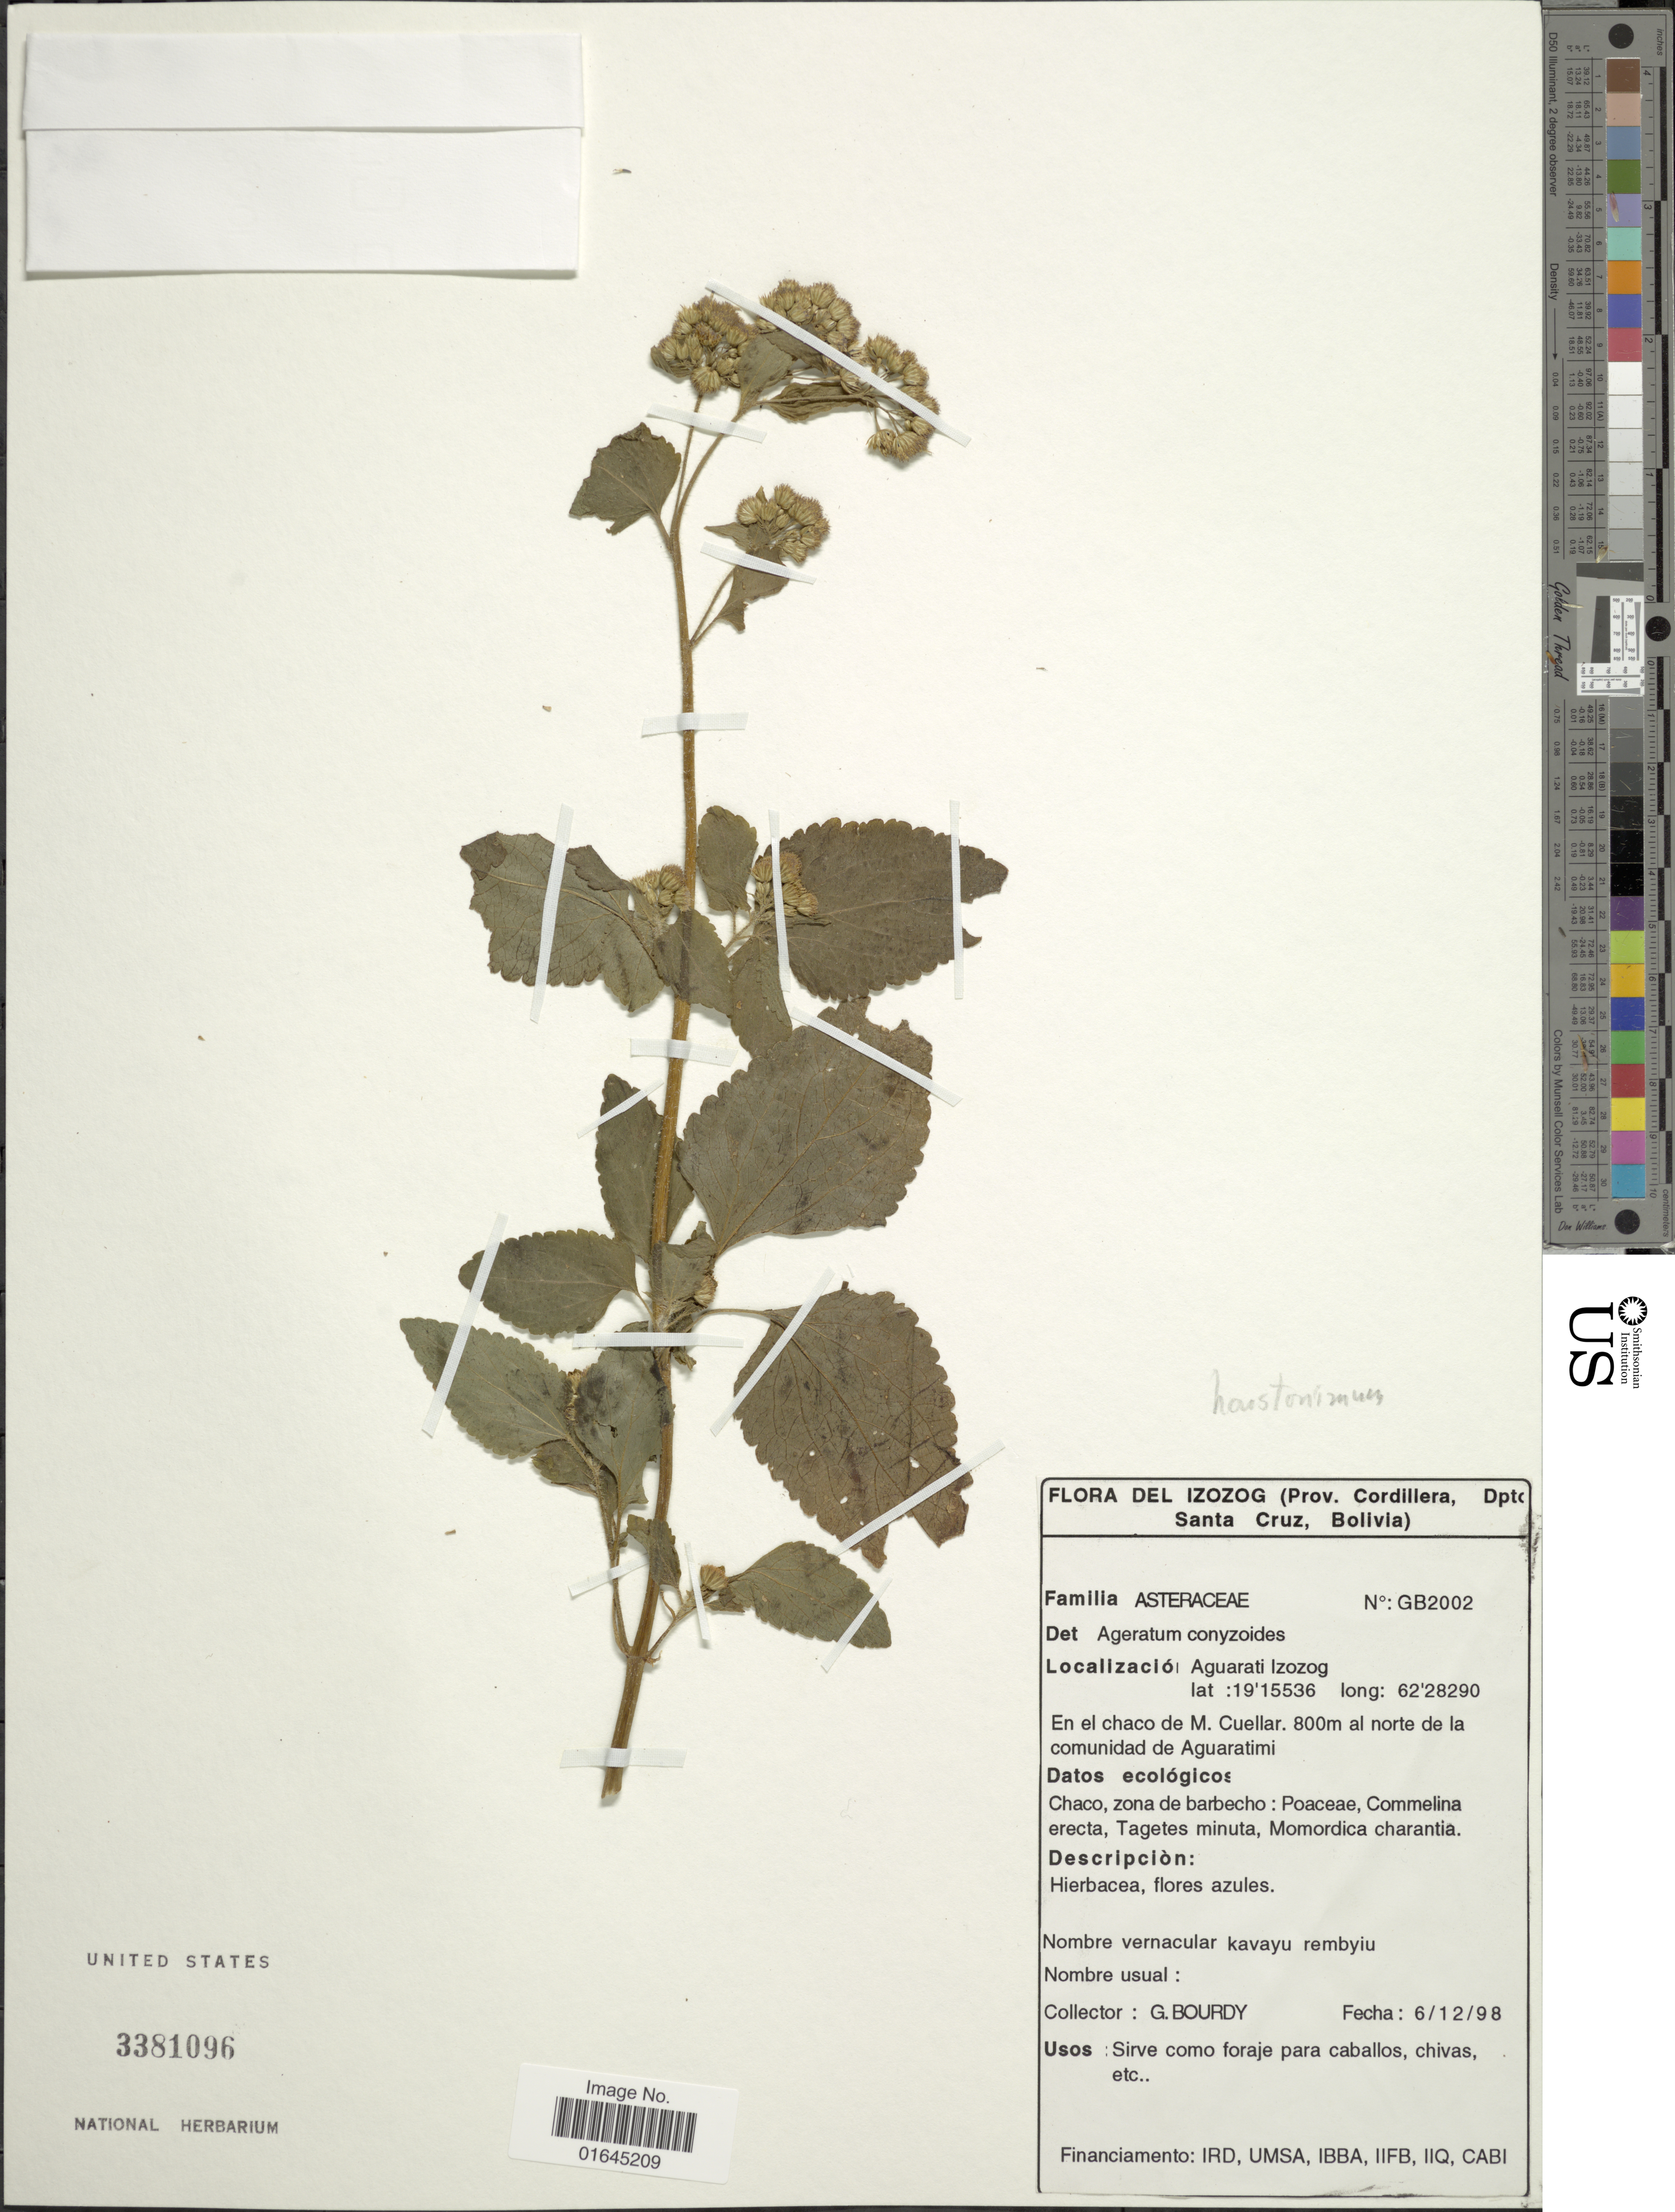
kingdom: Plantae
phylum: Tracheophyta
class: Magnoliopsida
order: Asterales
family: Asteraceae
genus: Ageratum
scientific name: Ageratum houstonianum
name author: Mill.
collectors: G. Bourdy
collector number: GB2002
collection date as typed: Transcribed d/m/y: 12/6/98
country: Bolivia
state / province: Santa Cruz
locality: Del Izozog (Prov. Cordillera, Dpto Santa Cruz, Bolivia), Aguarati Izozog. En el chaco de M. Cuellar. al norte de la comunidad de Aguaratimi.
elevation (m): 800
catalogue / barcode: US 3381096